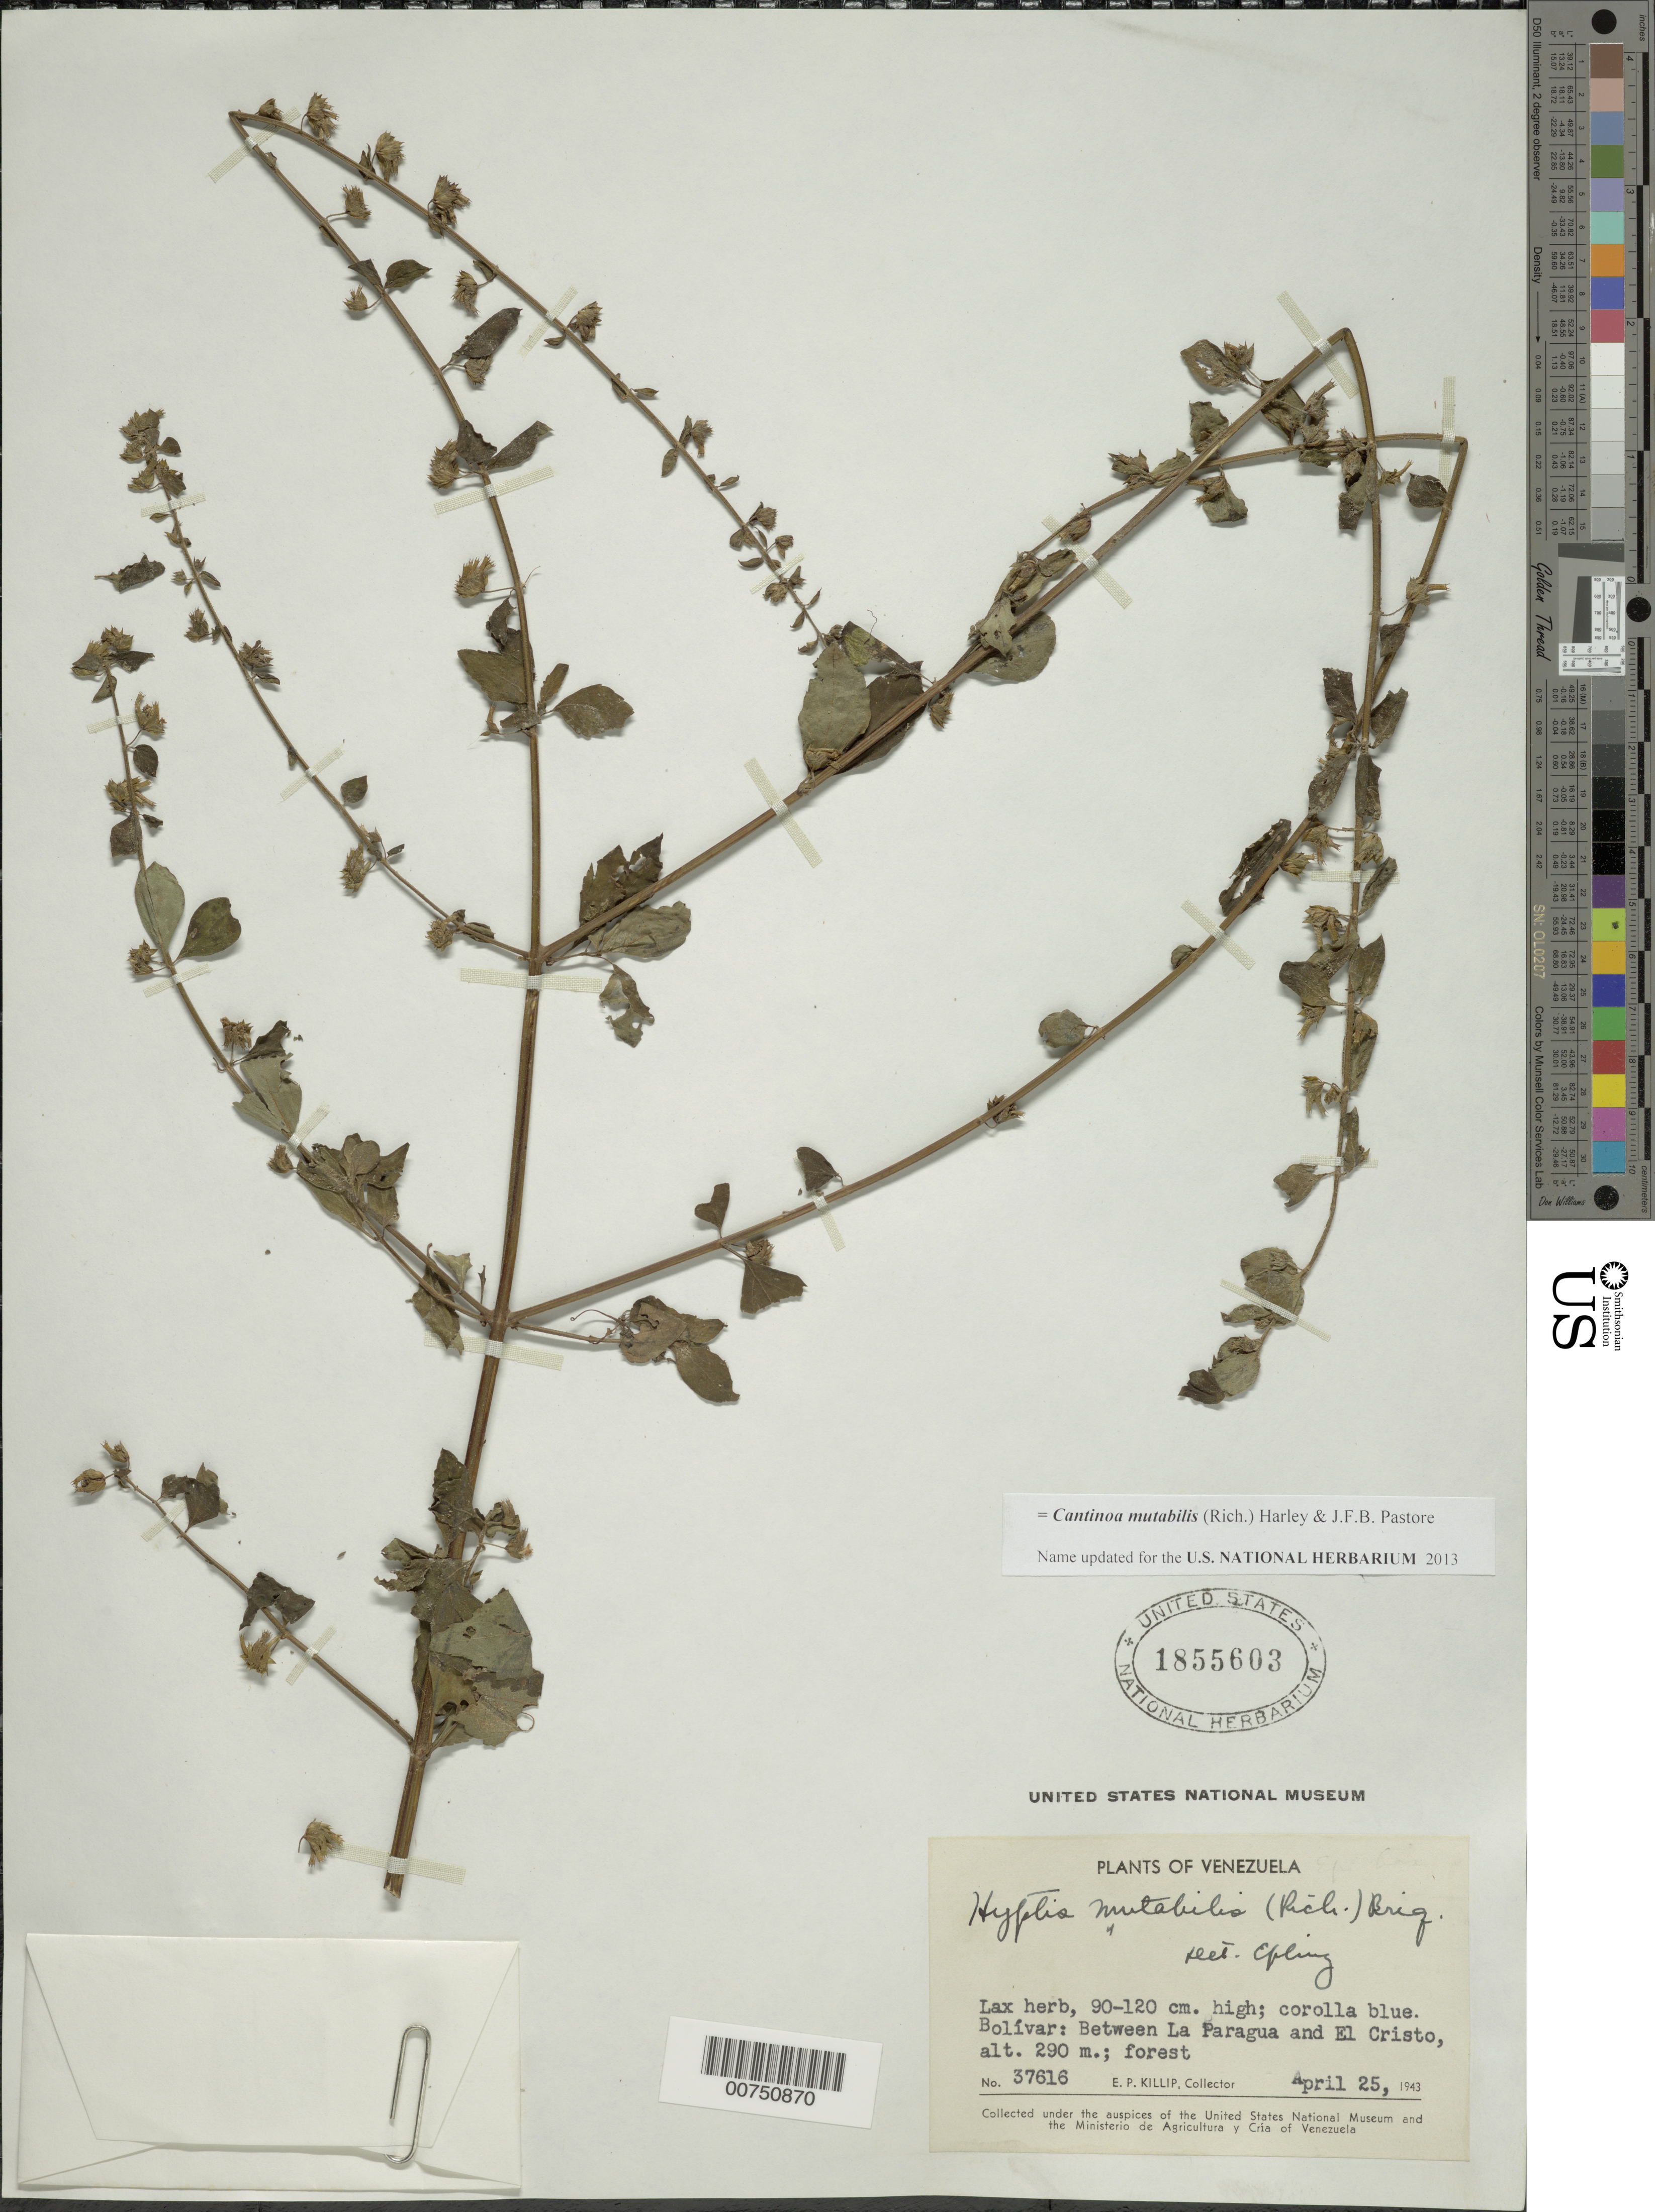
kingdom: Plantae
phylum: Tracheophyta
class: Magnoliopsida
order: Lamiales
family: Lamiaceae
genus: Hyptis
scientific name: Hyptis microphylla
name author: Pohl ex Benth.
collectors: E. P. Killip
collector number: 37616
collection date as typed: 25-Apr-43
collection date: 1943-04-25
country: Venezuela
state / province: Bolívar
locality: La Paragua to El Cristo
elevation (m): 290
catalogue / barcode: US 1855603